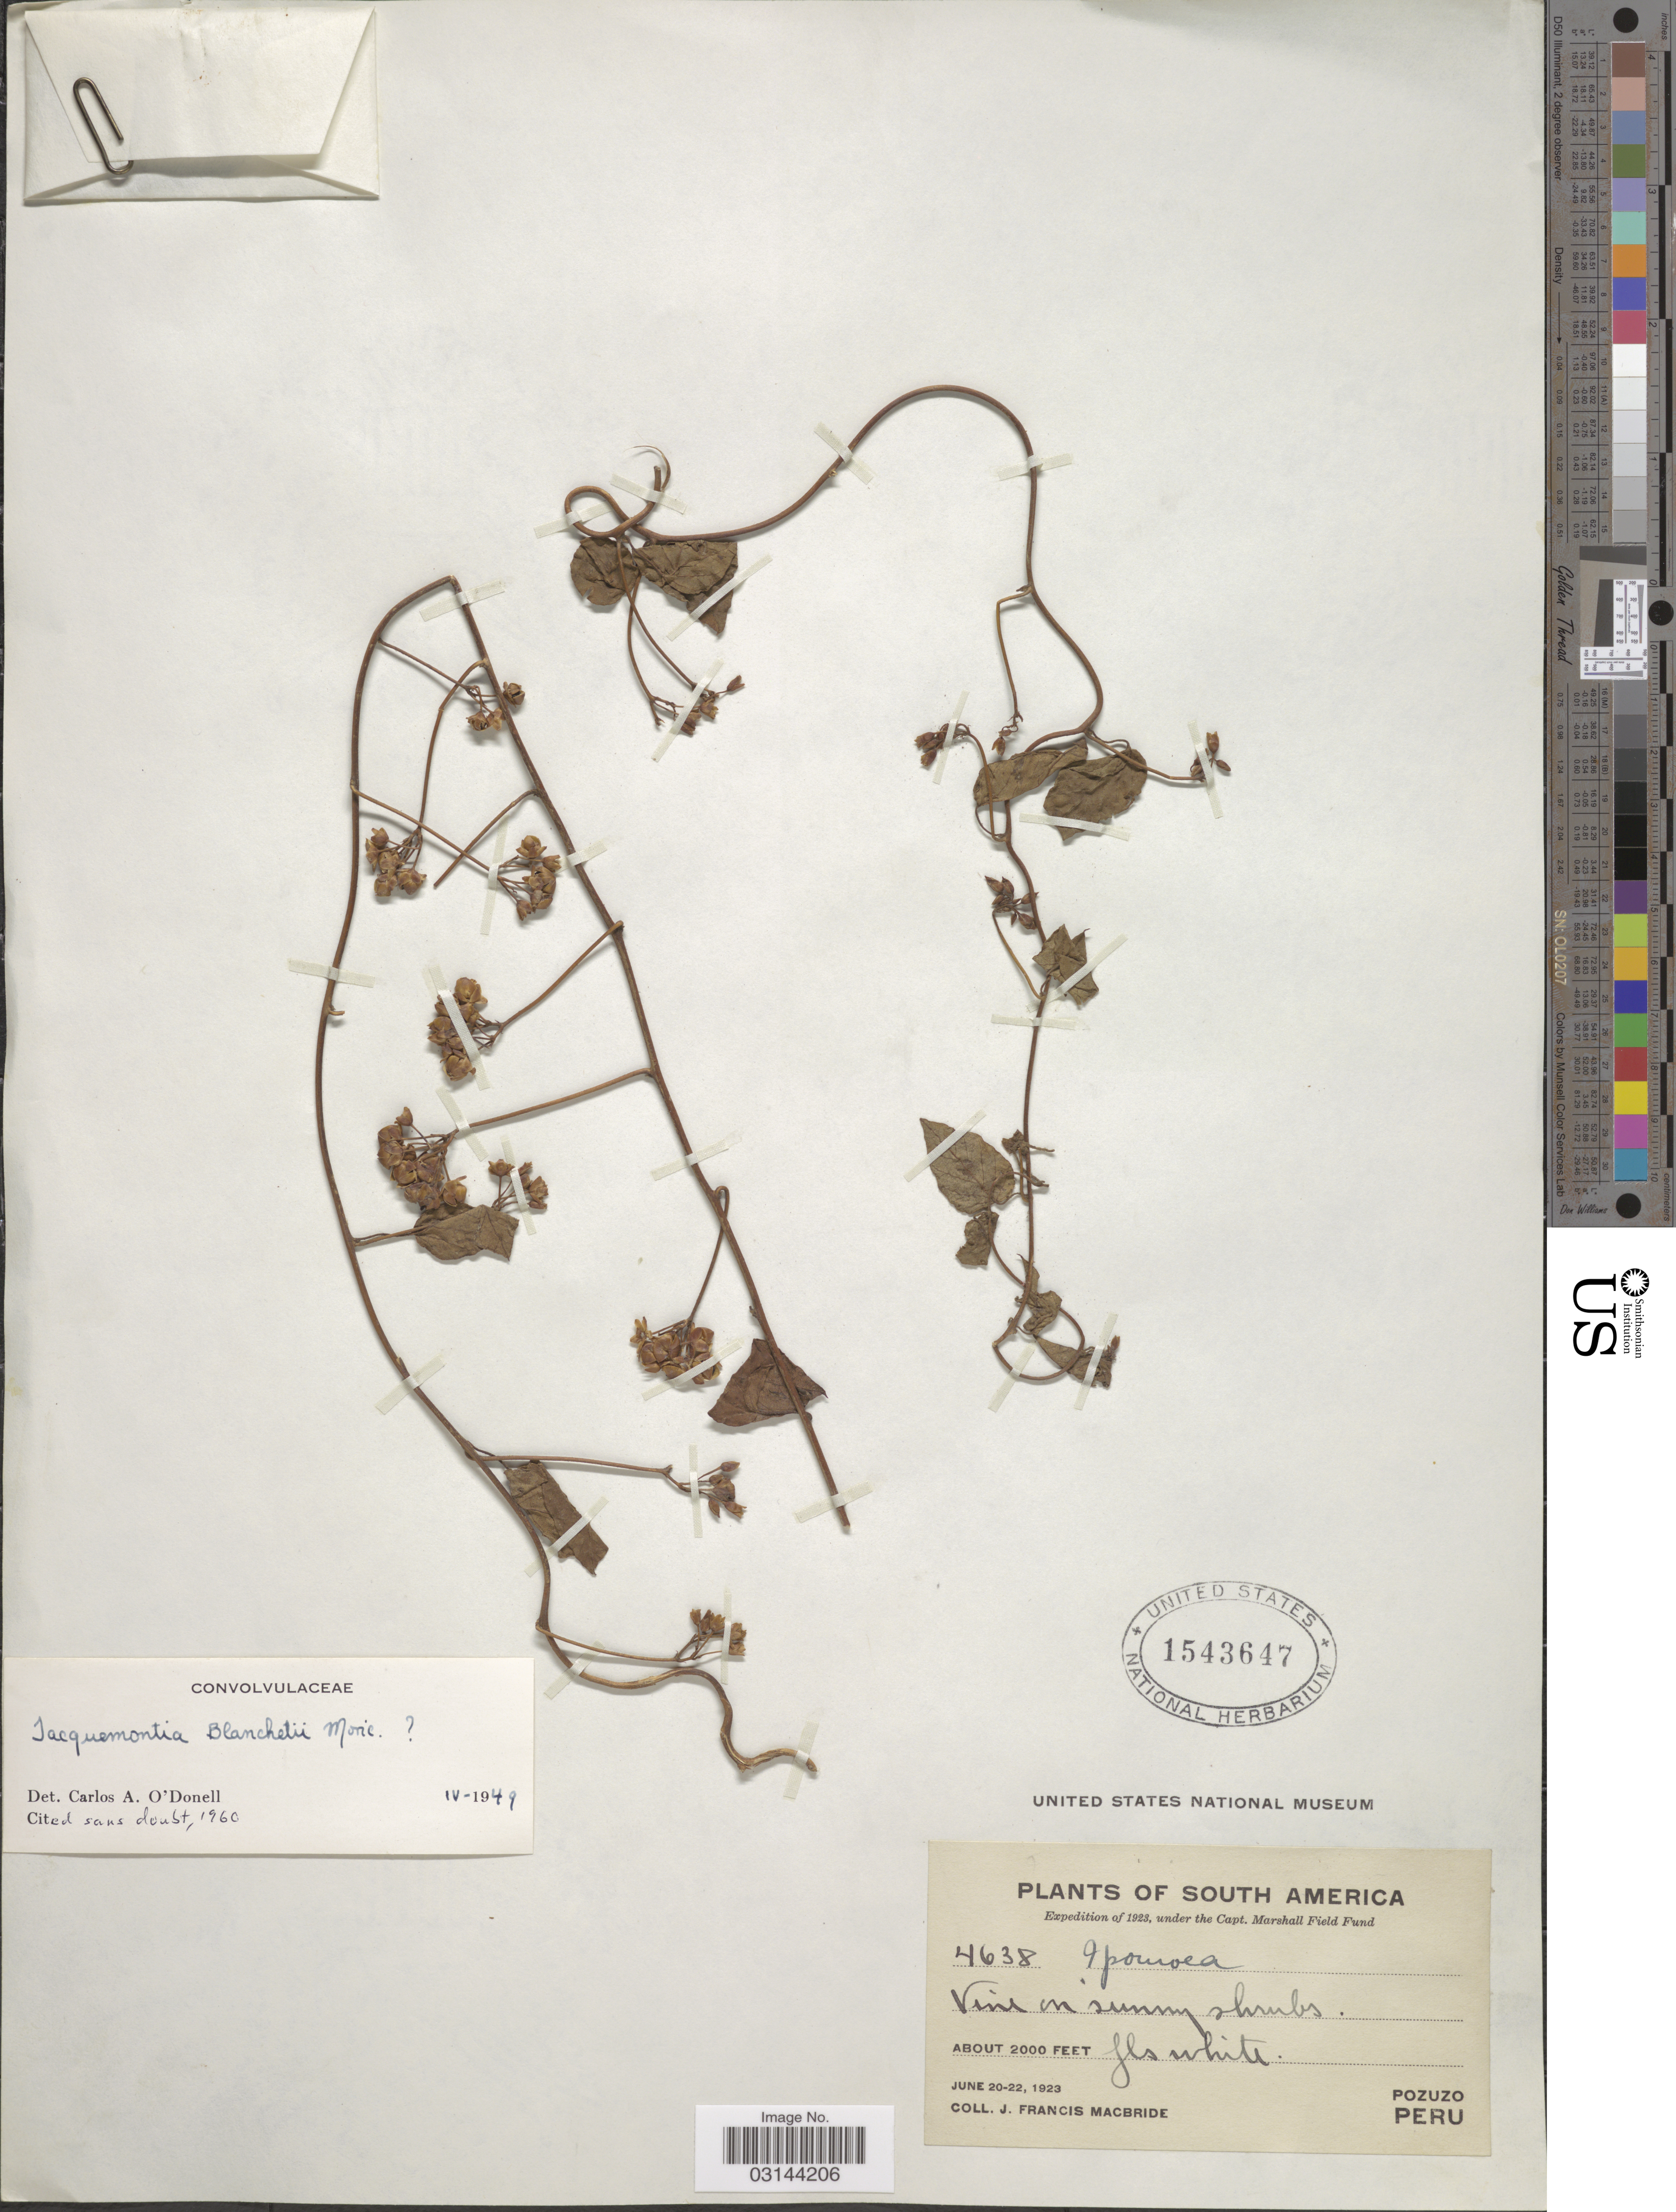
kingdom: Plantae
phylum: Tracheophyta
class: Magnoliopsida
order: Solanales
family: Convolvulaceae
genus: Jacquemontia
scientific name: Jacquemontia blanchetii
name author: Moric.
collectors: J. F. Macbride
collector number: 4638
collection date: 1923-06-20/1923-06-22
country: Peru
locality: Pozuzo.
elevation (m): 610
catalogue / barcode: US 1543647